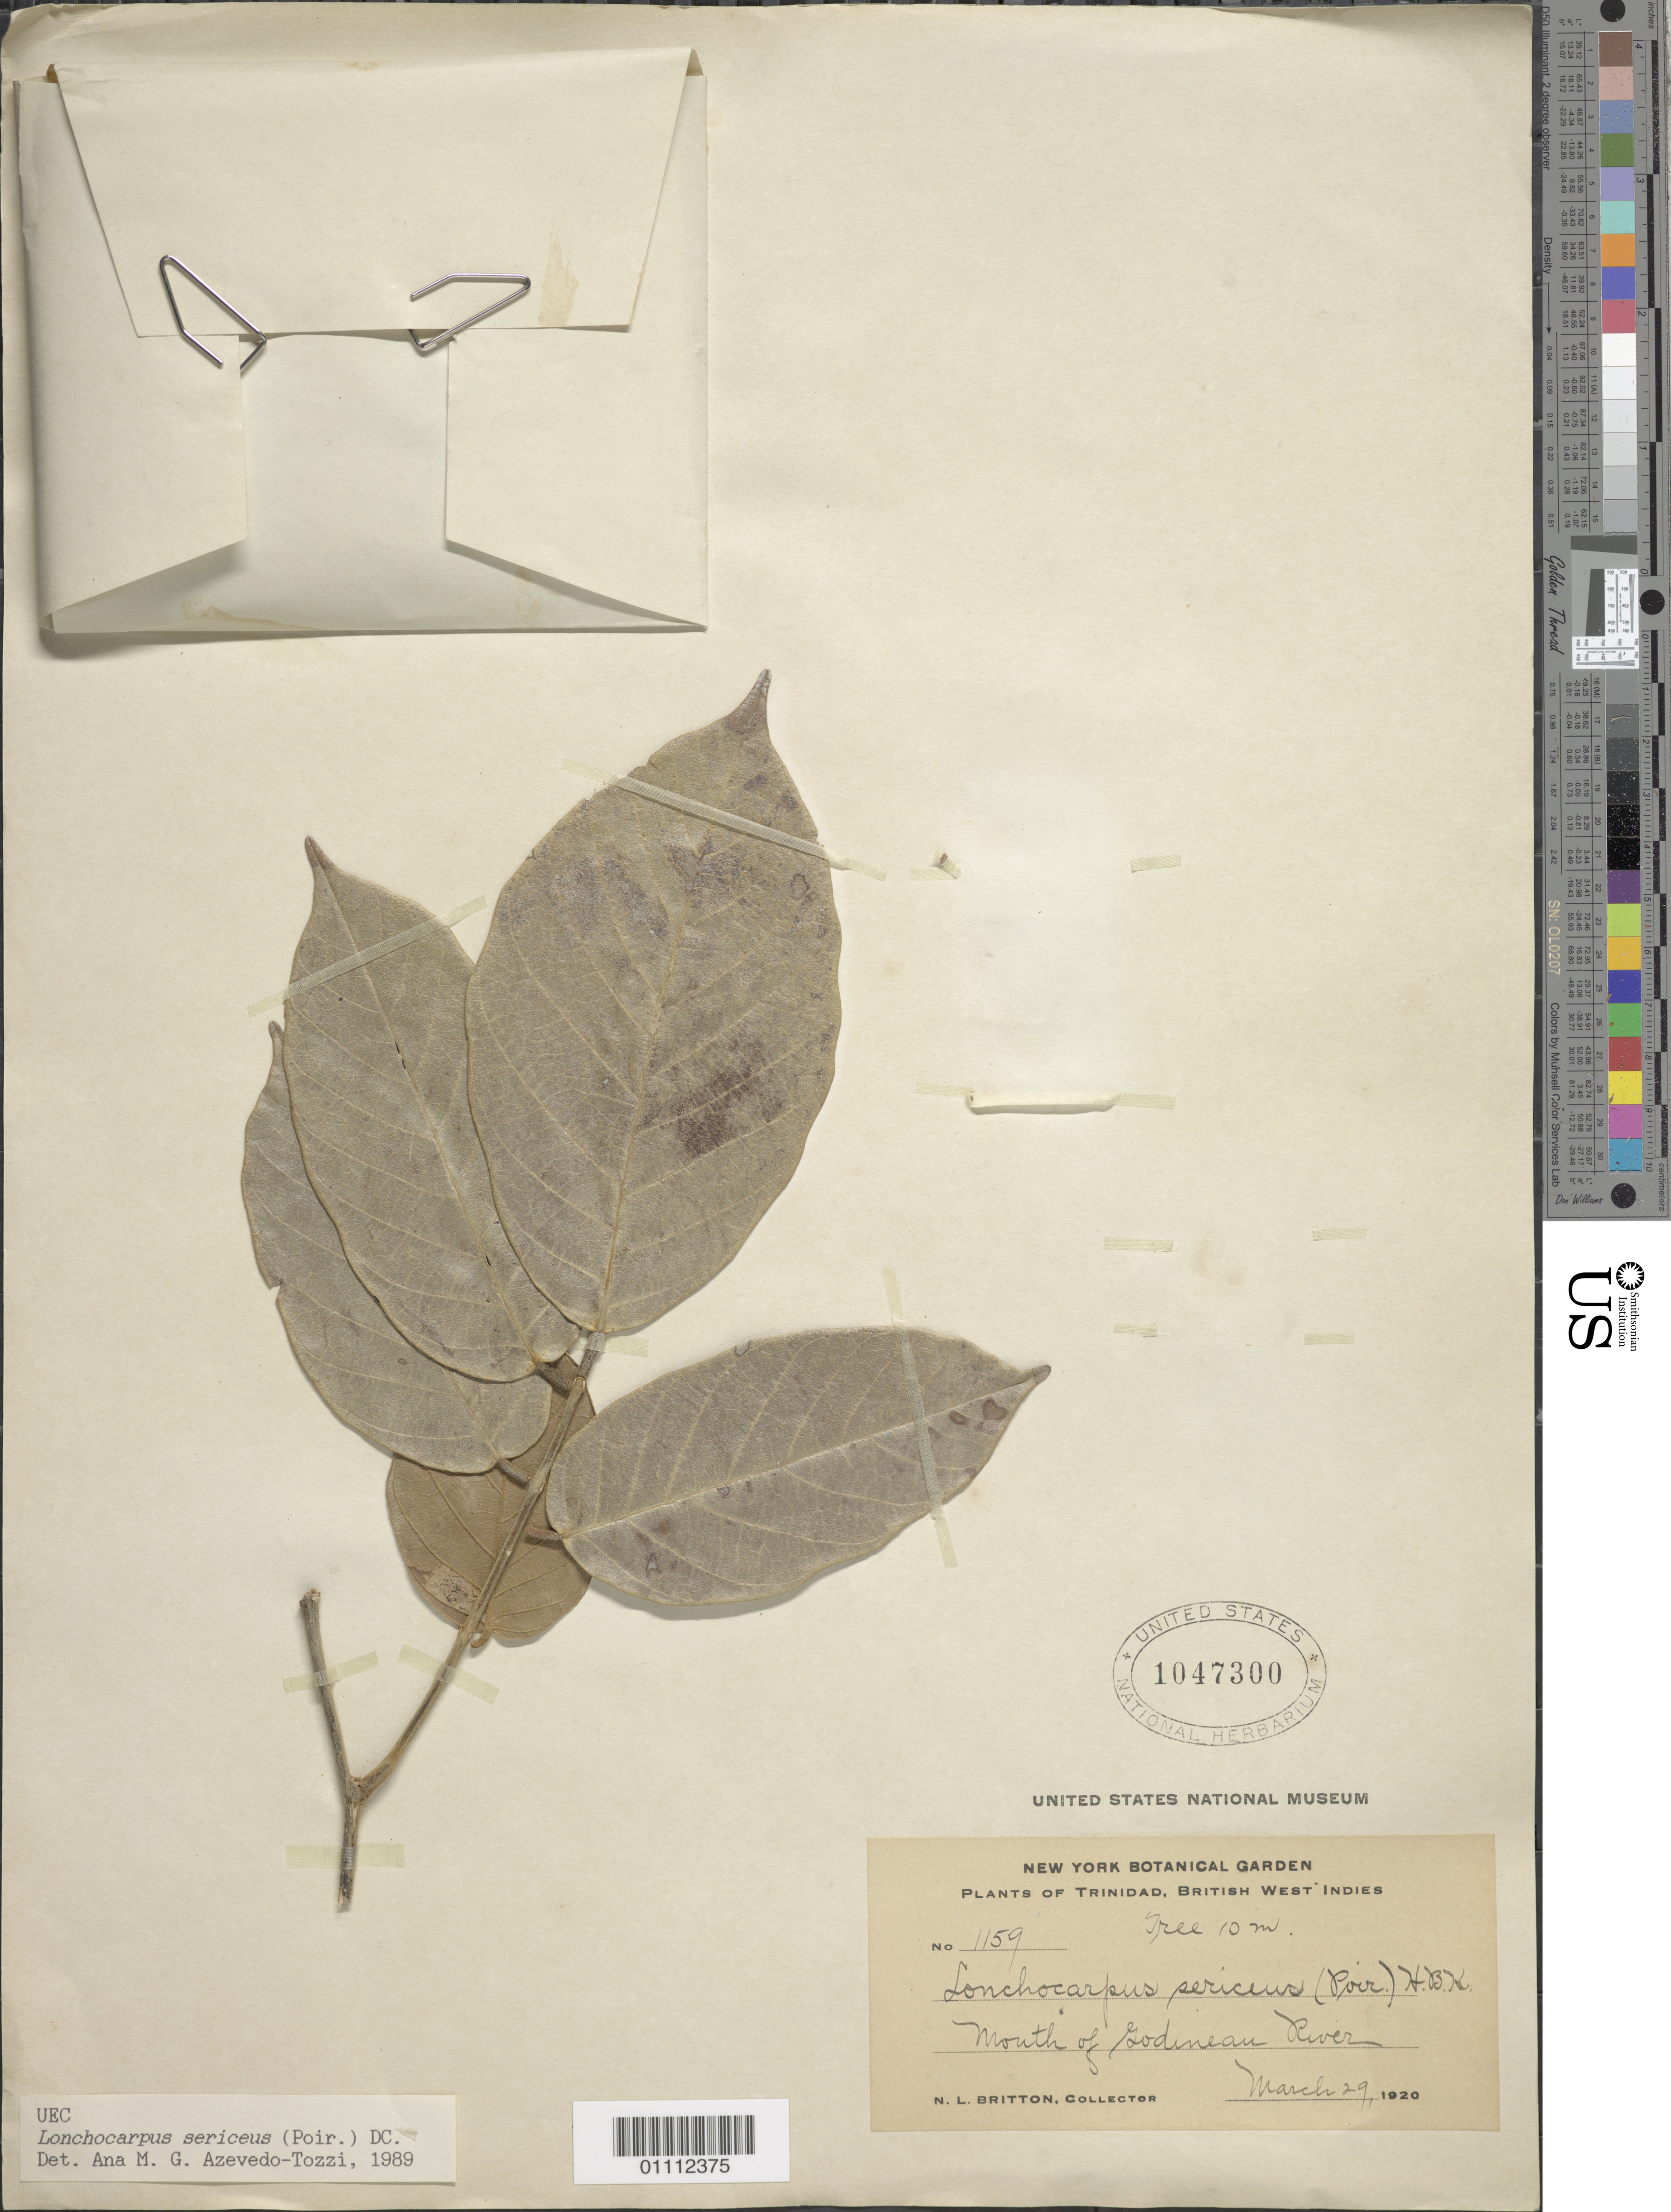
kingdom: Plantae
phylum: Tracheophyta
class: Magnoliopsida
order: Fabales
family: Fabaceae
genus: Lonchocarpus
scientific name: Lonchocarpus sericeus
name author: (Poir.) Kunth ex DC.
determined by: Azevedo Tozzi, A. M. G.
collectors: N. Britton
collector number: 1159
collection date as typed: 29 Mar 1920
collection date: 1920-03-29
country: Trinidad and Tobago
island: Trinidad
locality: Godineau River, at mouth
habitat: Mouth of river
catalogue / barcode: US 1047300